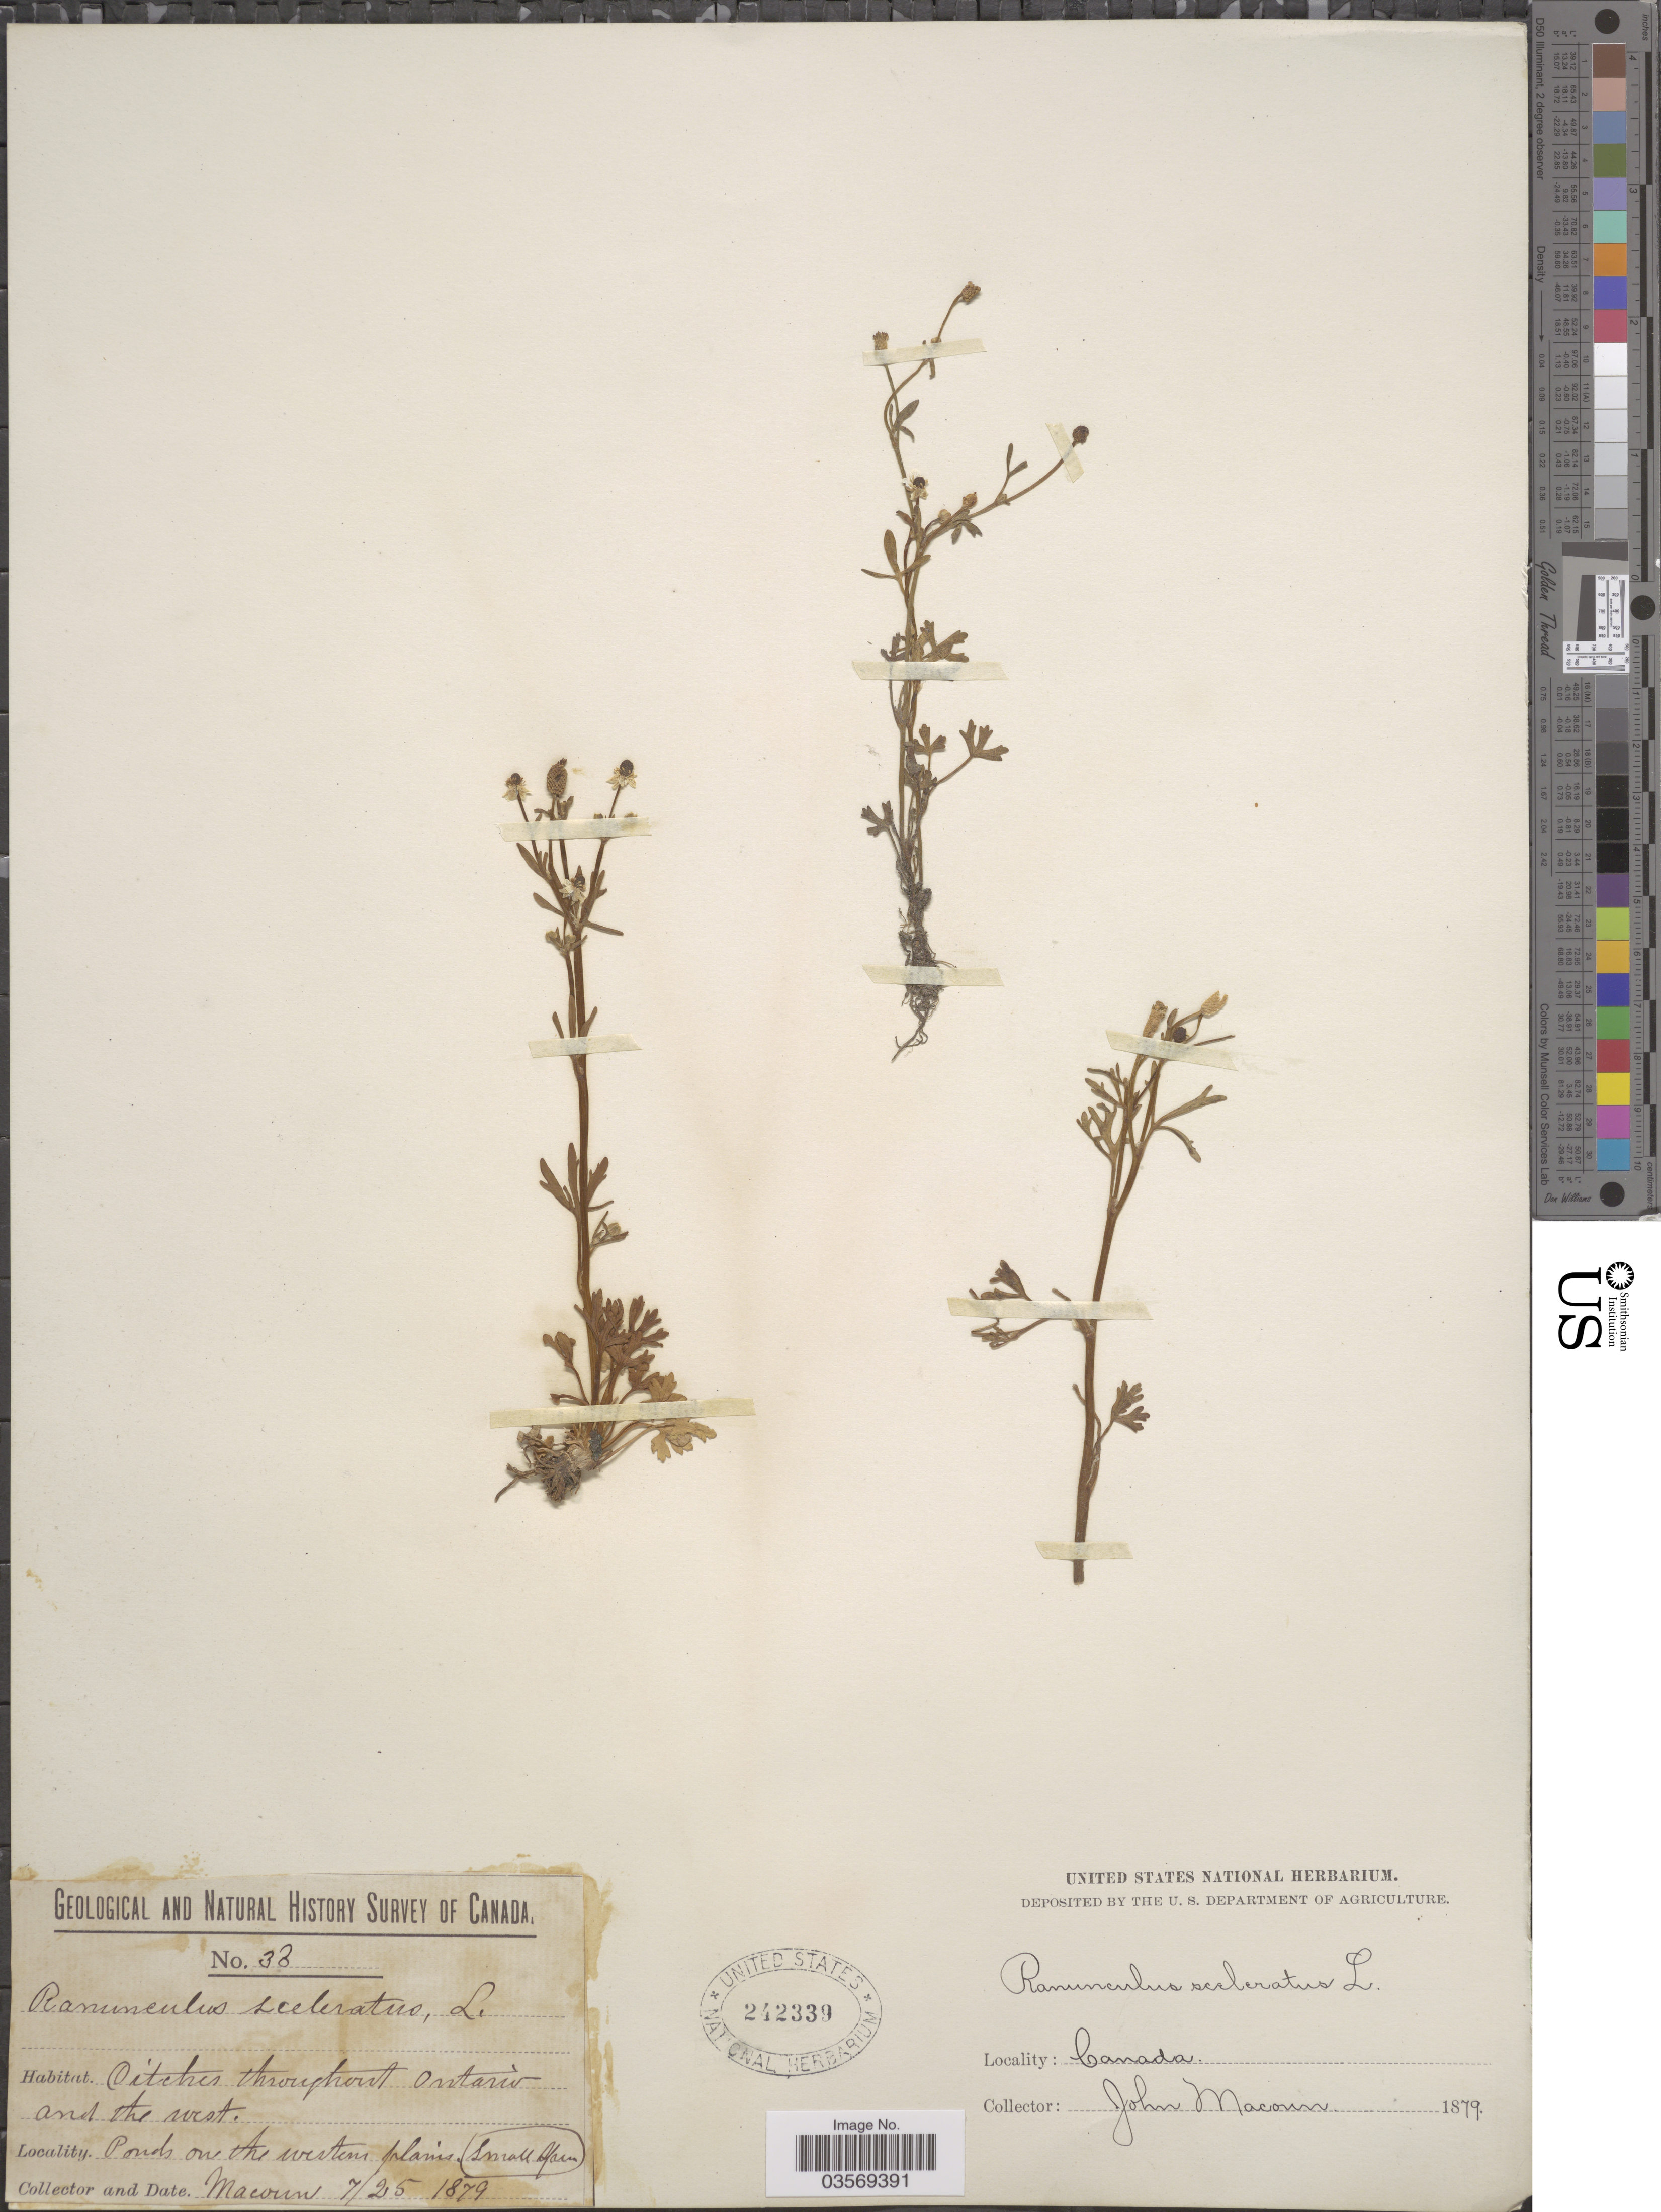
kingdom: Plantae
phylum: Tracheophyta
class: Magnoliopsida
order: Ranunculales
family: Ranunculaceae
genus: Ranunculus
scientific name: Ranunculus sceleratus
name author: L.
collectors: J. Macoun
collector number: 33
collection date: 1879-07-25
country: Canada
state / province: Ontario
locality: Ditches throughout Ontario and the west. Ponds on the western plains.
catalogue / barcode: US 242339